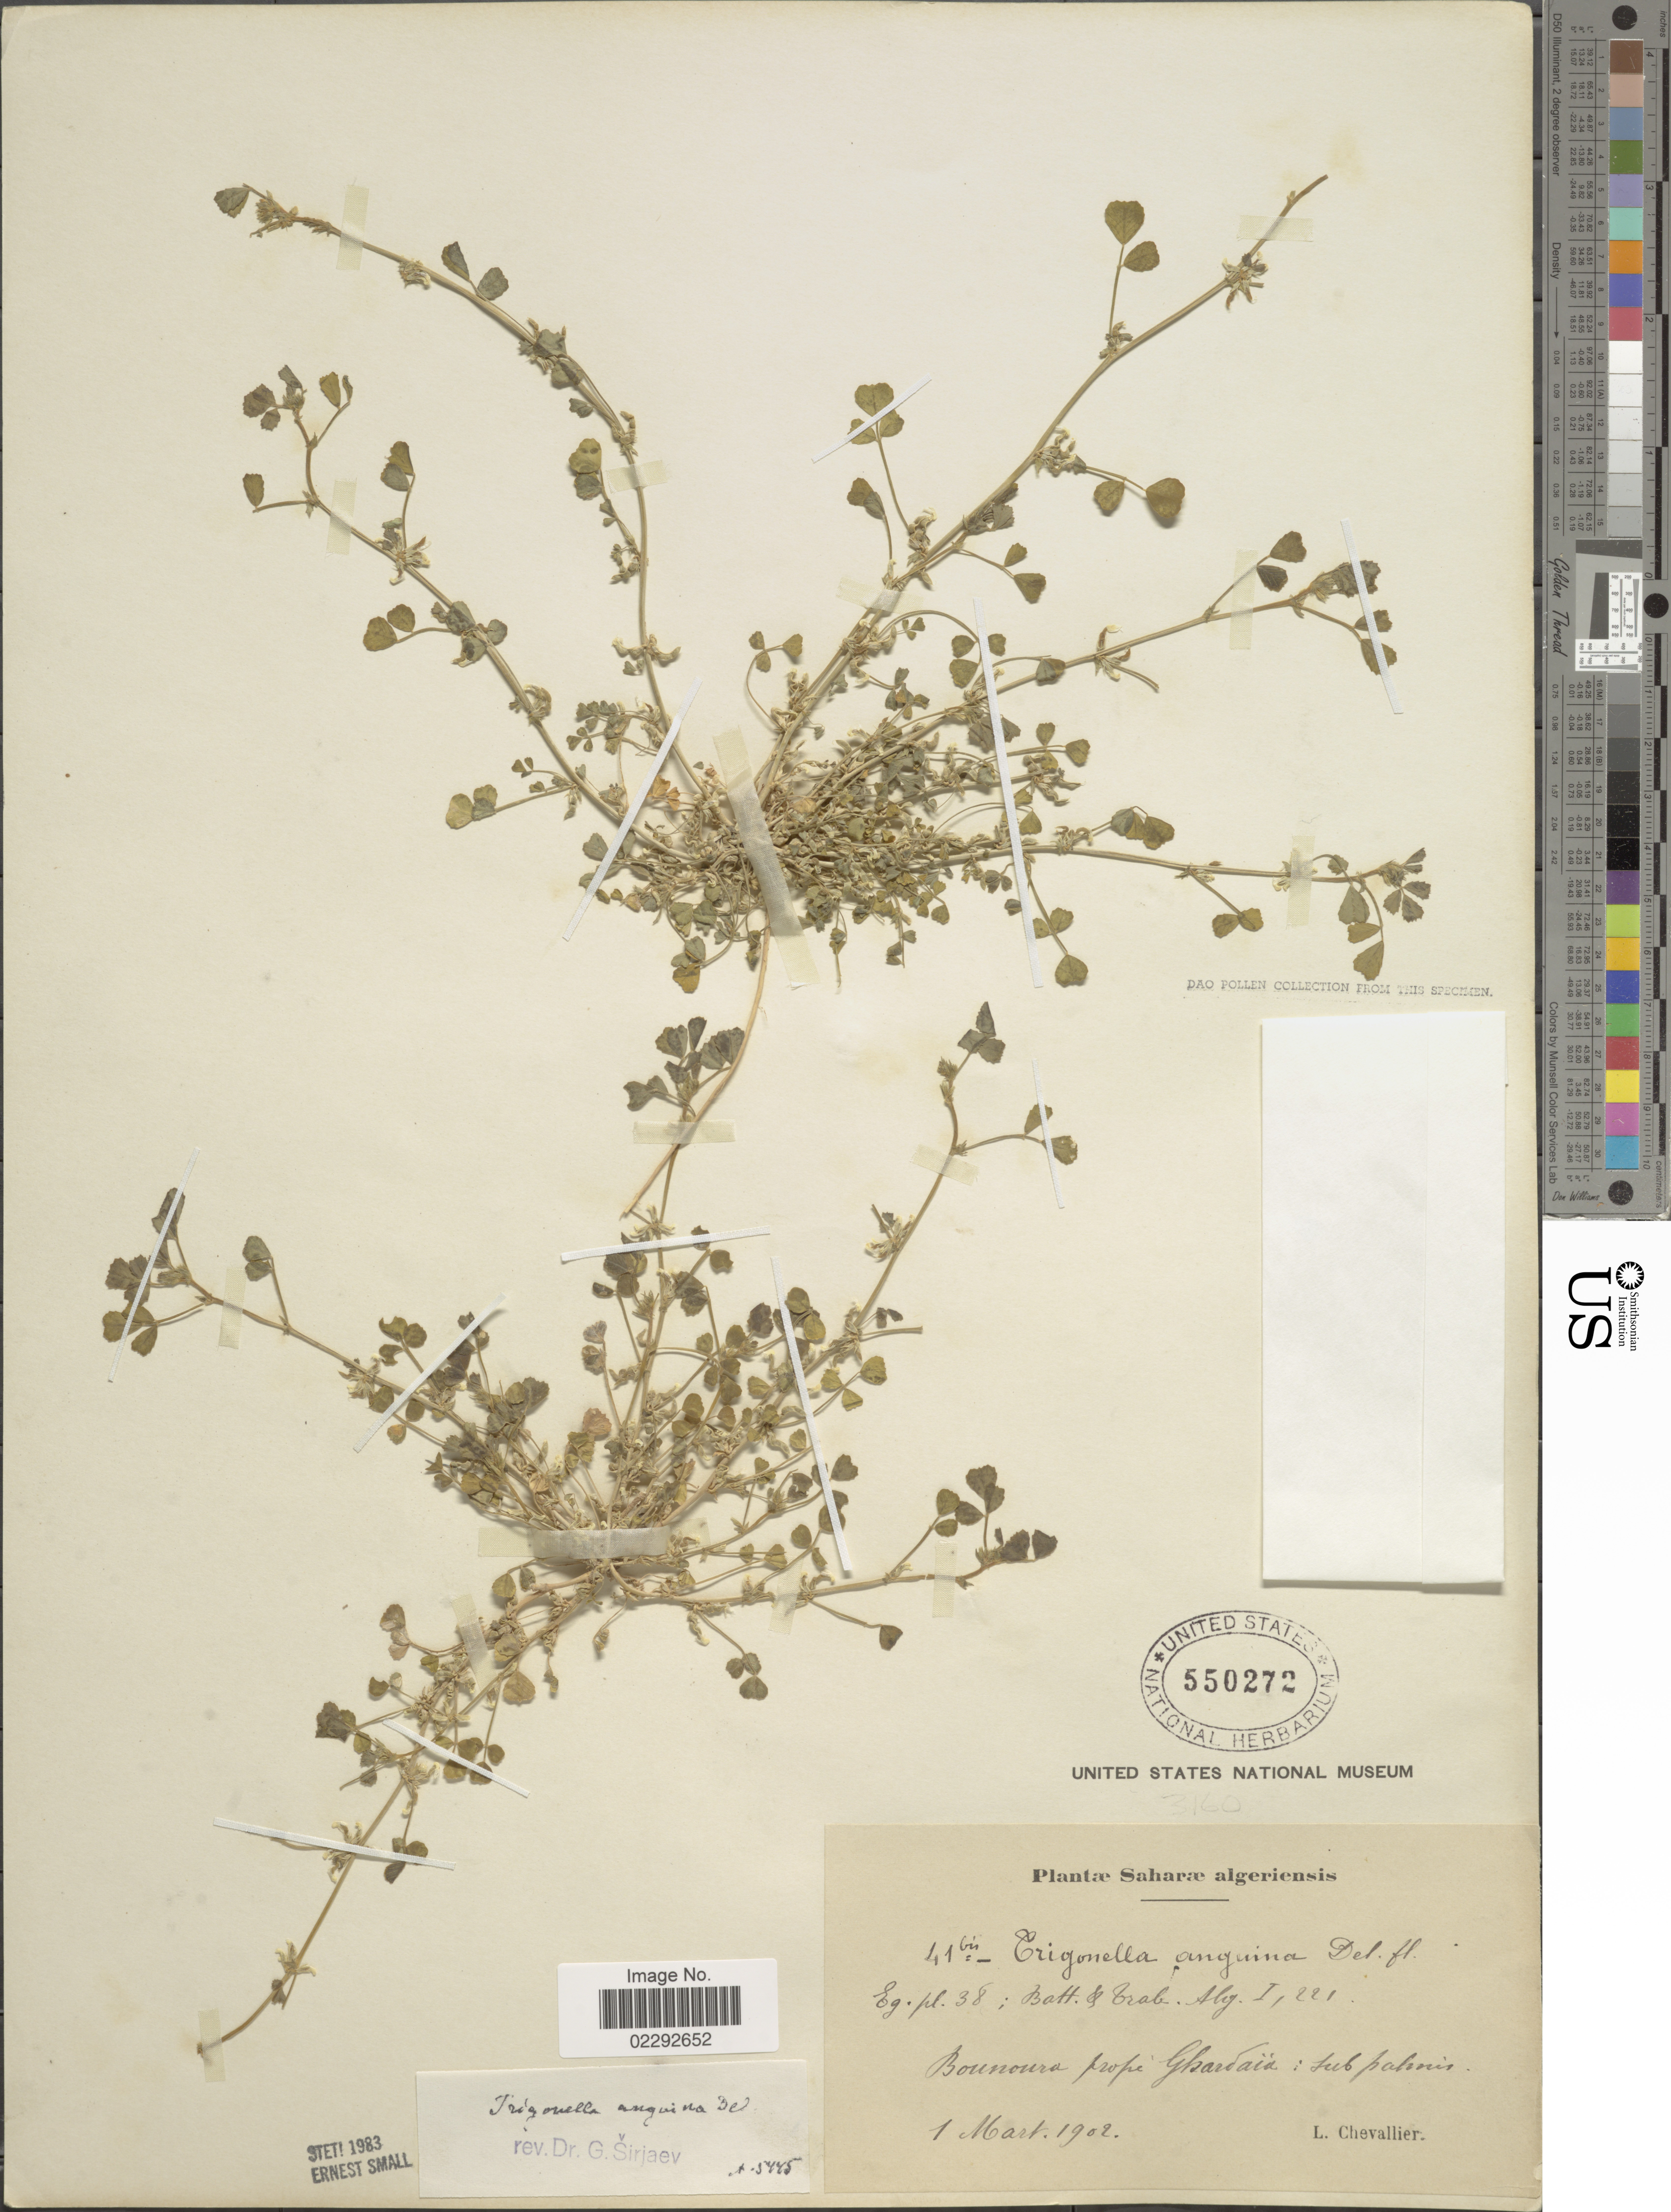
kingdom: Plantae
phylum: Tracheophyta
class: Magnoliopsida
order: Fabales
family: Fabaceae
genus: Trigonella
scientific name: Trigonella anguina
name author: Delile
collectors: L. Chevallier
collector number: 41bis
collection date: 1902-03-01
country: Algeria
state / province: Ghardaïa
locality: Saharae algerienses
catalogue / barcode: US 550272